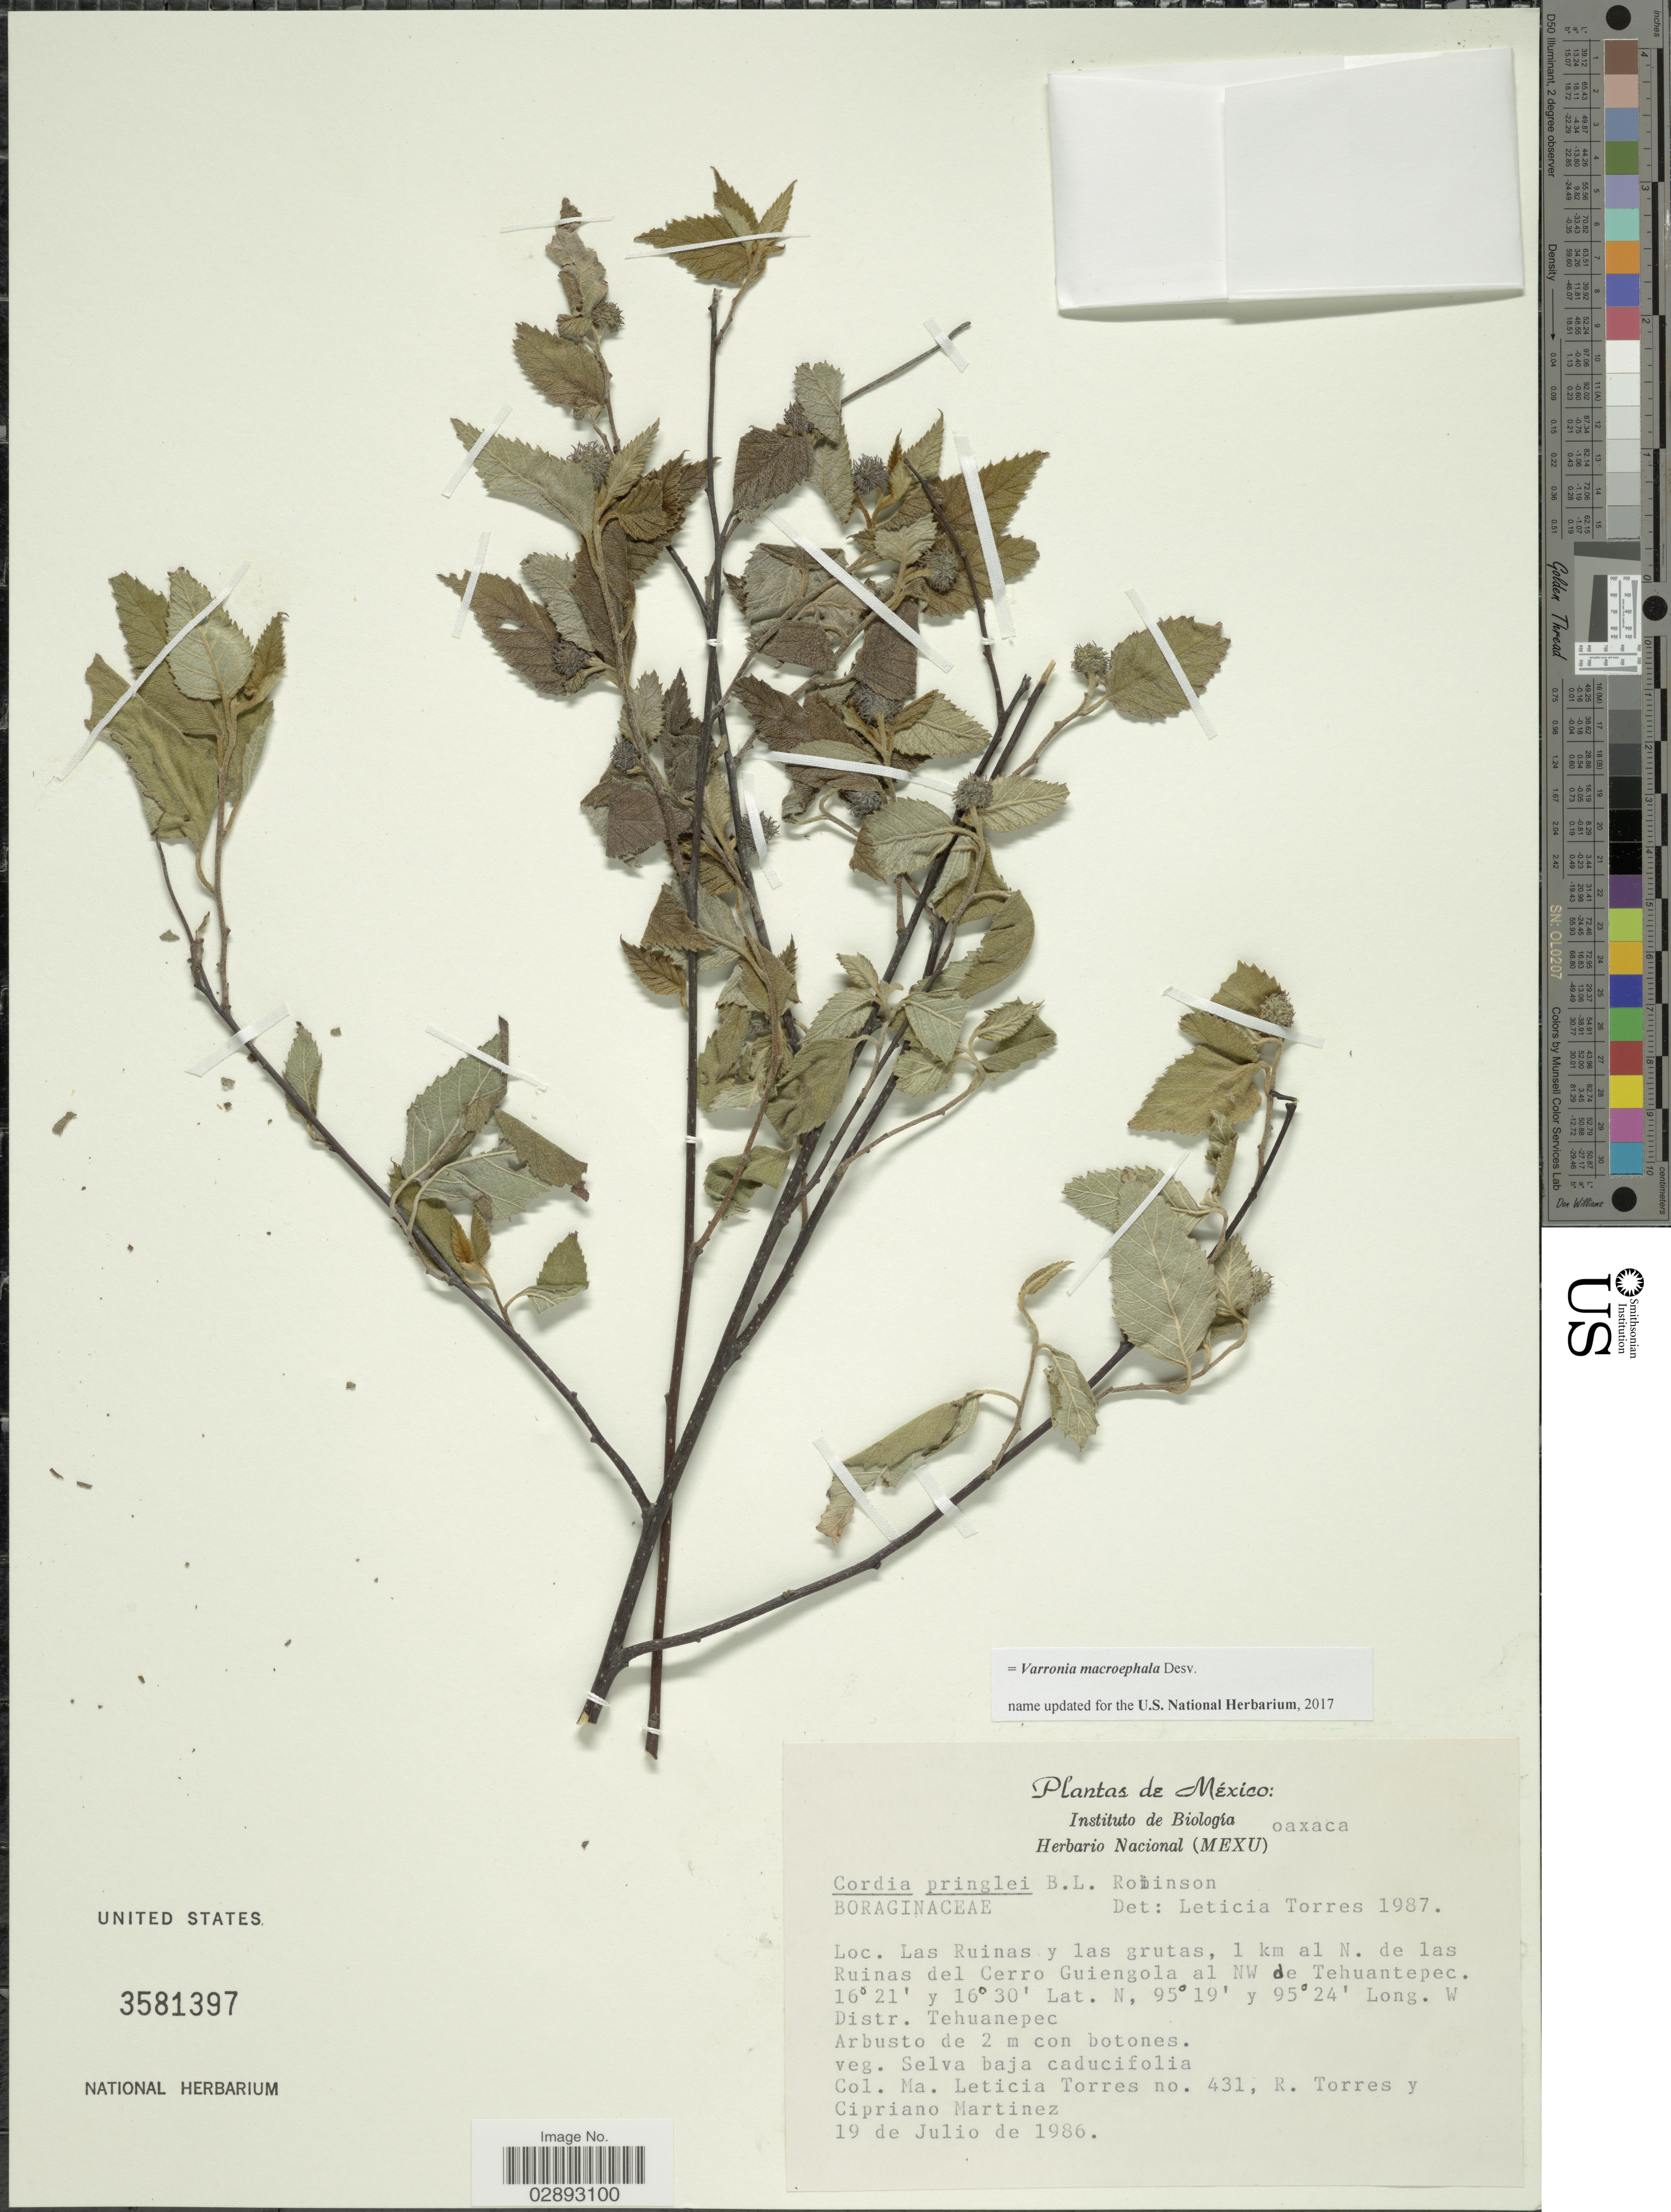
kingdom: Plantae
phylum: Tracheophyta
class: Magnoliopsida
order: Boraginales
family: Cordiaceae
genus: Varronia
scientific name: Varronia macrocephala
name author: Desv.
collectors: M. Torres, R. Torres & C. Martínez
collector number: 431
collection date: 1986-07-19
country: Mexico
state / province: Oaxaca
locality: Las Ruinas y las grutas, 1 km al N. de las Ruinas del Cerro Guiengola al NW de Tehuantepec. Distr. Tehuantepec.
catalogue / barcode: US 3581397